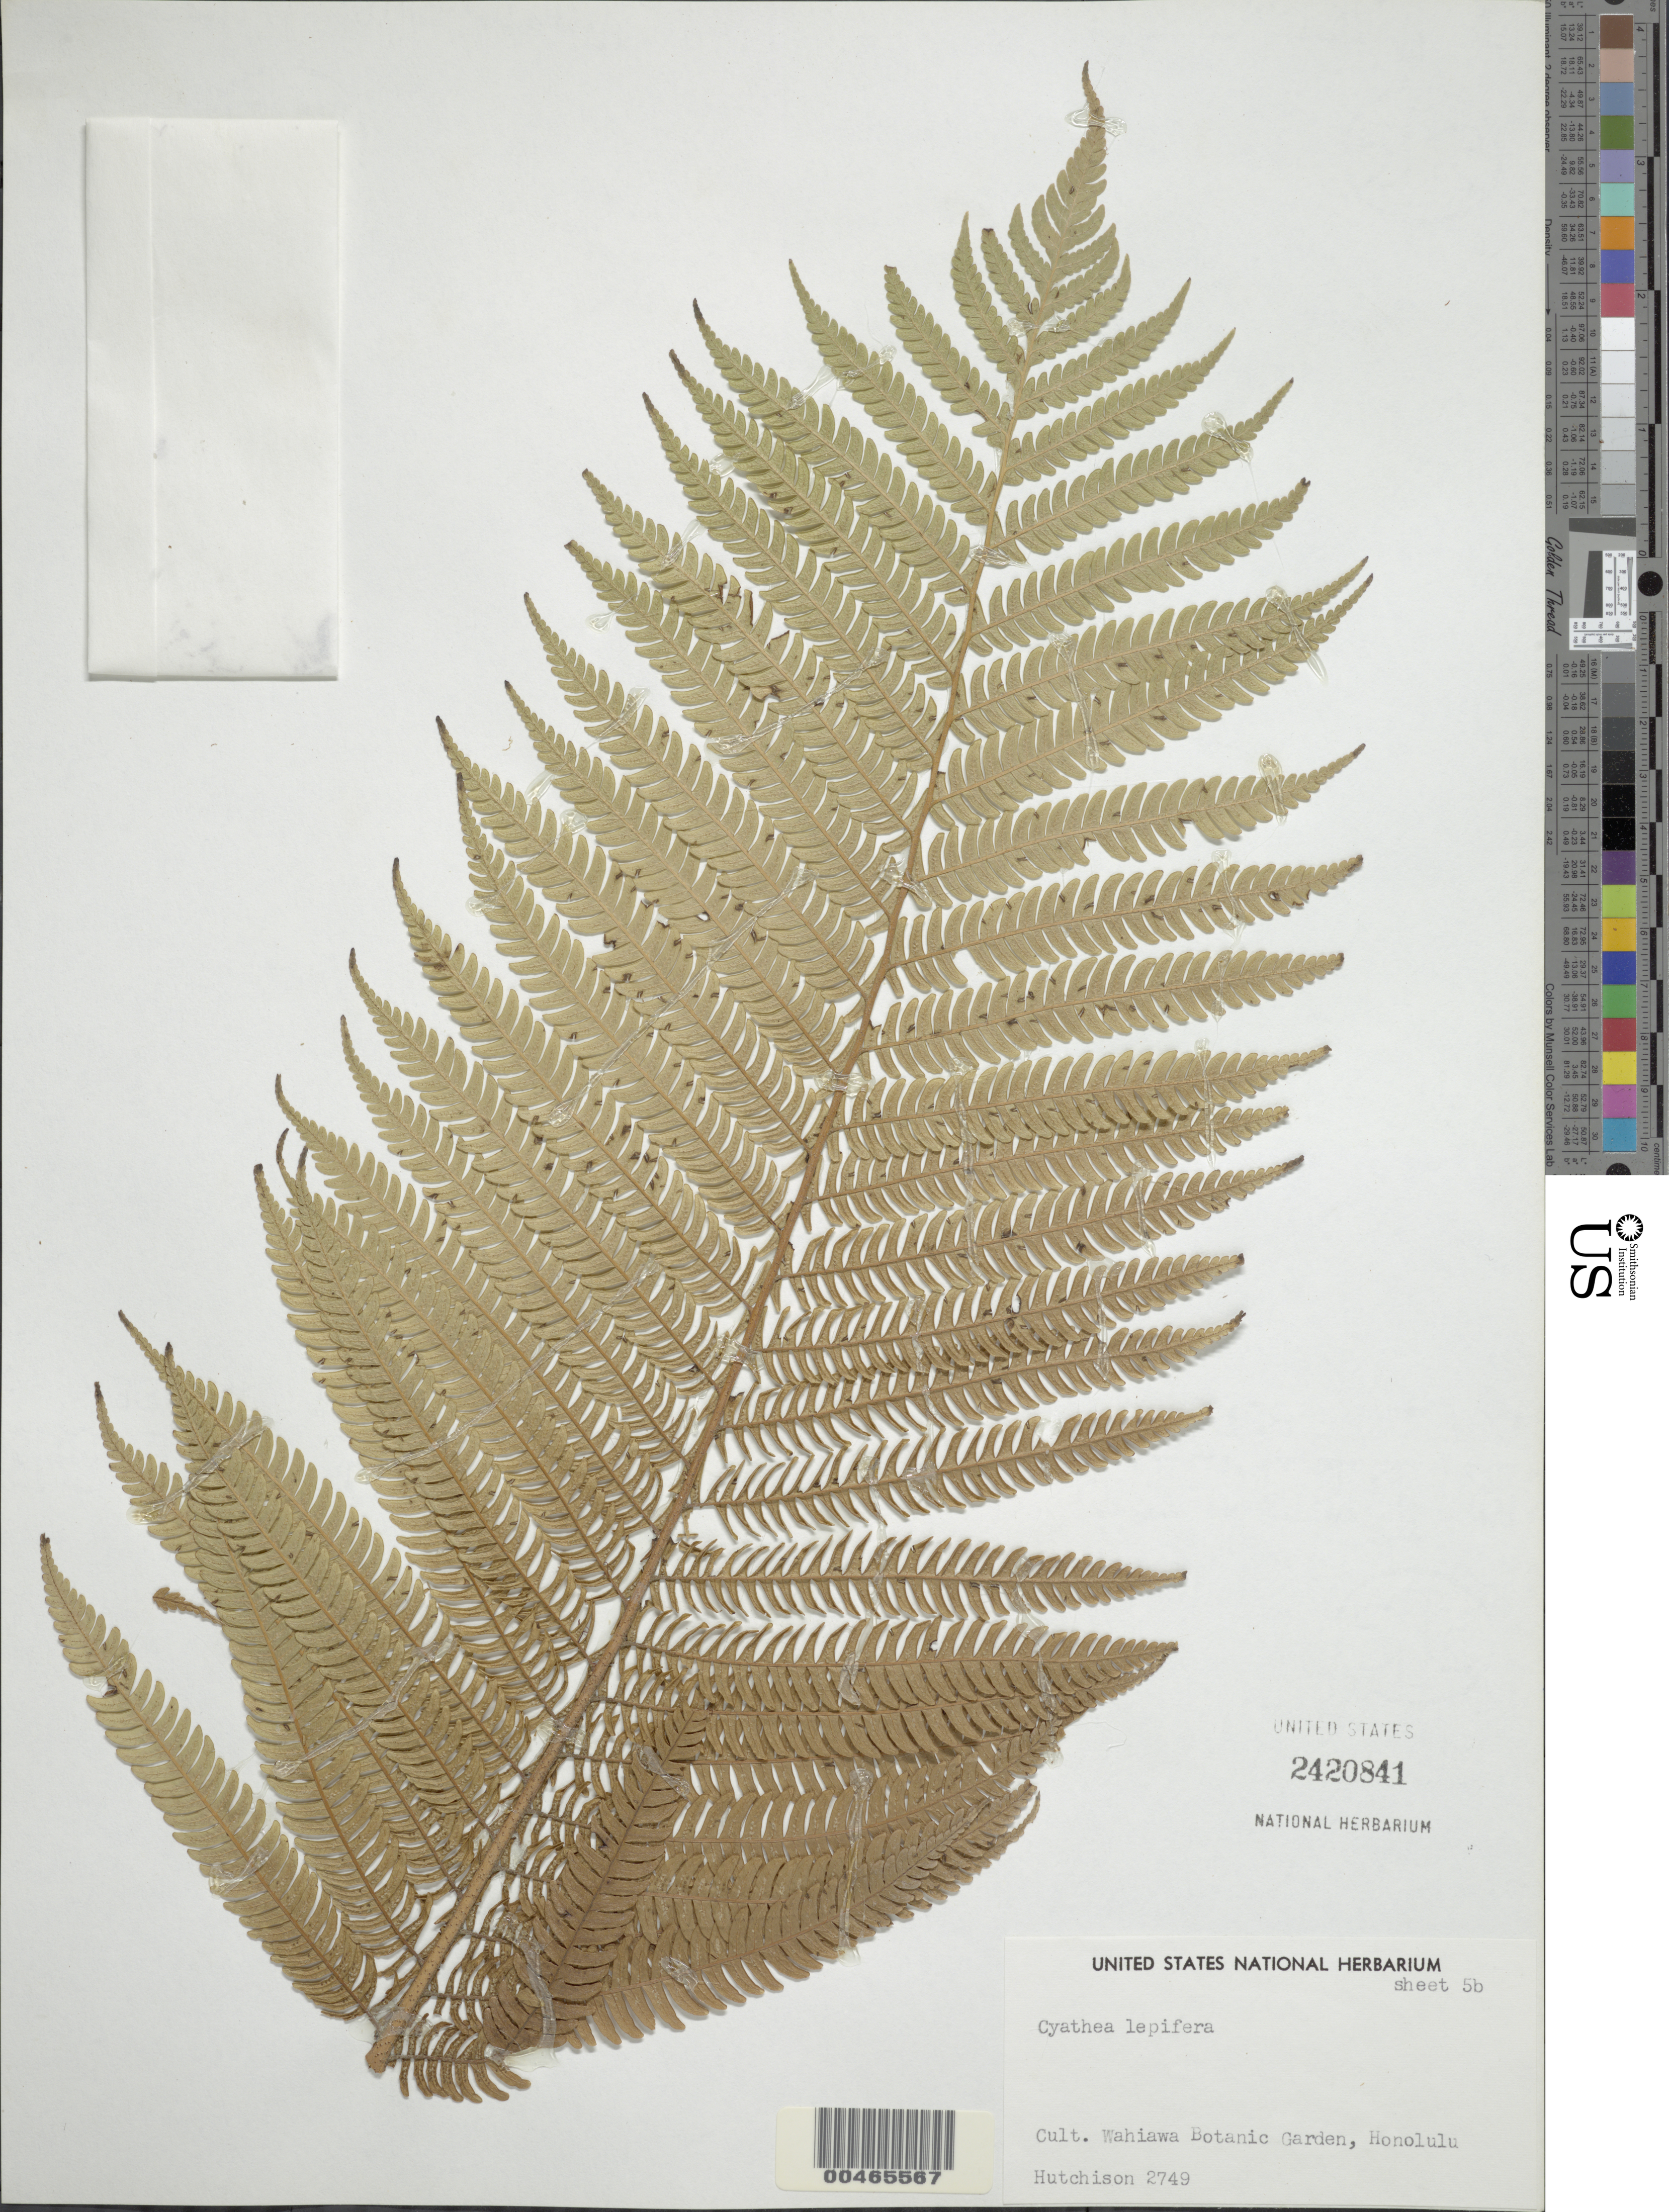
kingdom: Plantae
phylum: Tracheophyta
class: Polypodiopsida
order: Cyatheales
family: Cyatheaceae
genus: Alsophila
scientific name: Alsophila lepifera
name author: J. Sm. ex Hook.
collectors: P. C. Hutchison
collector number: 2749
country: United States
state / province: Hawaii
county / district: Honolulu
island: Oahu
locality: Wahiawa Botanic Garden, Honolulu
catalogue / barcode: US 2420841